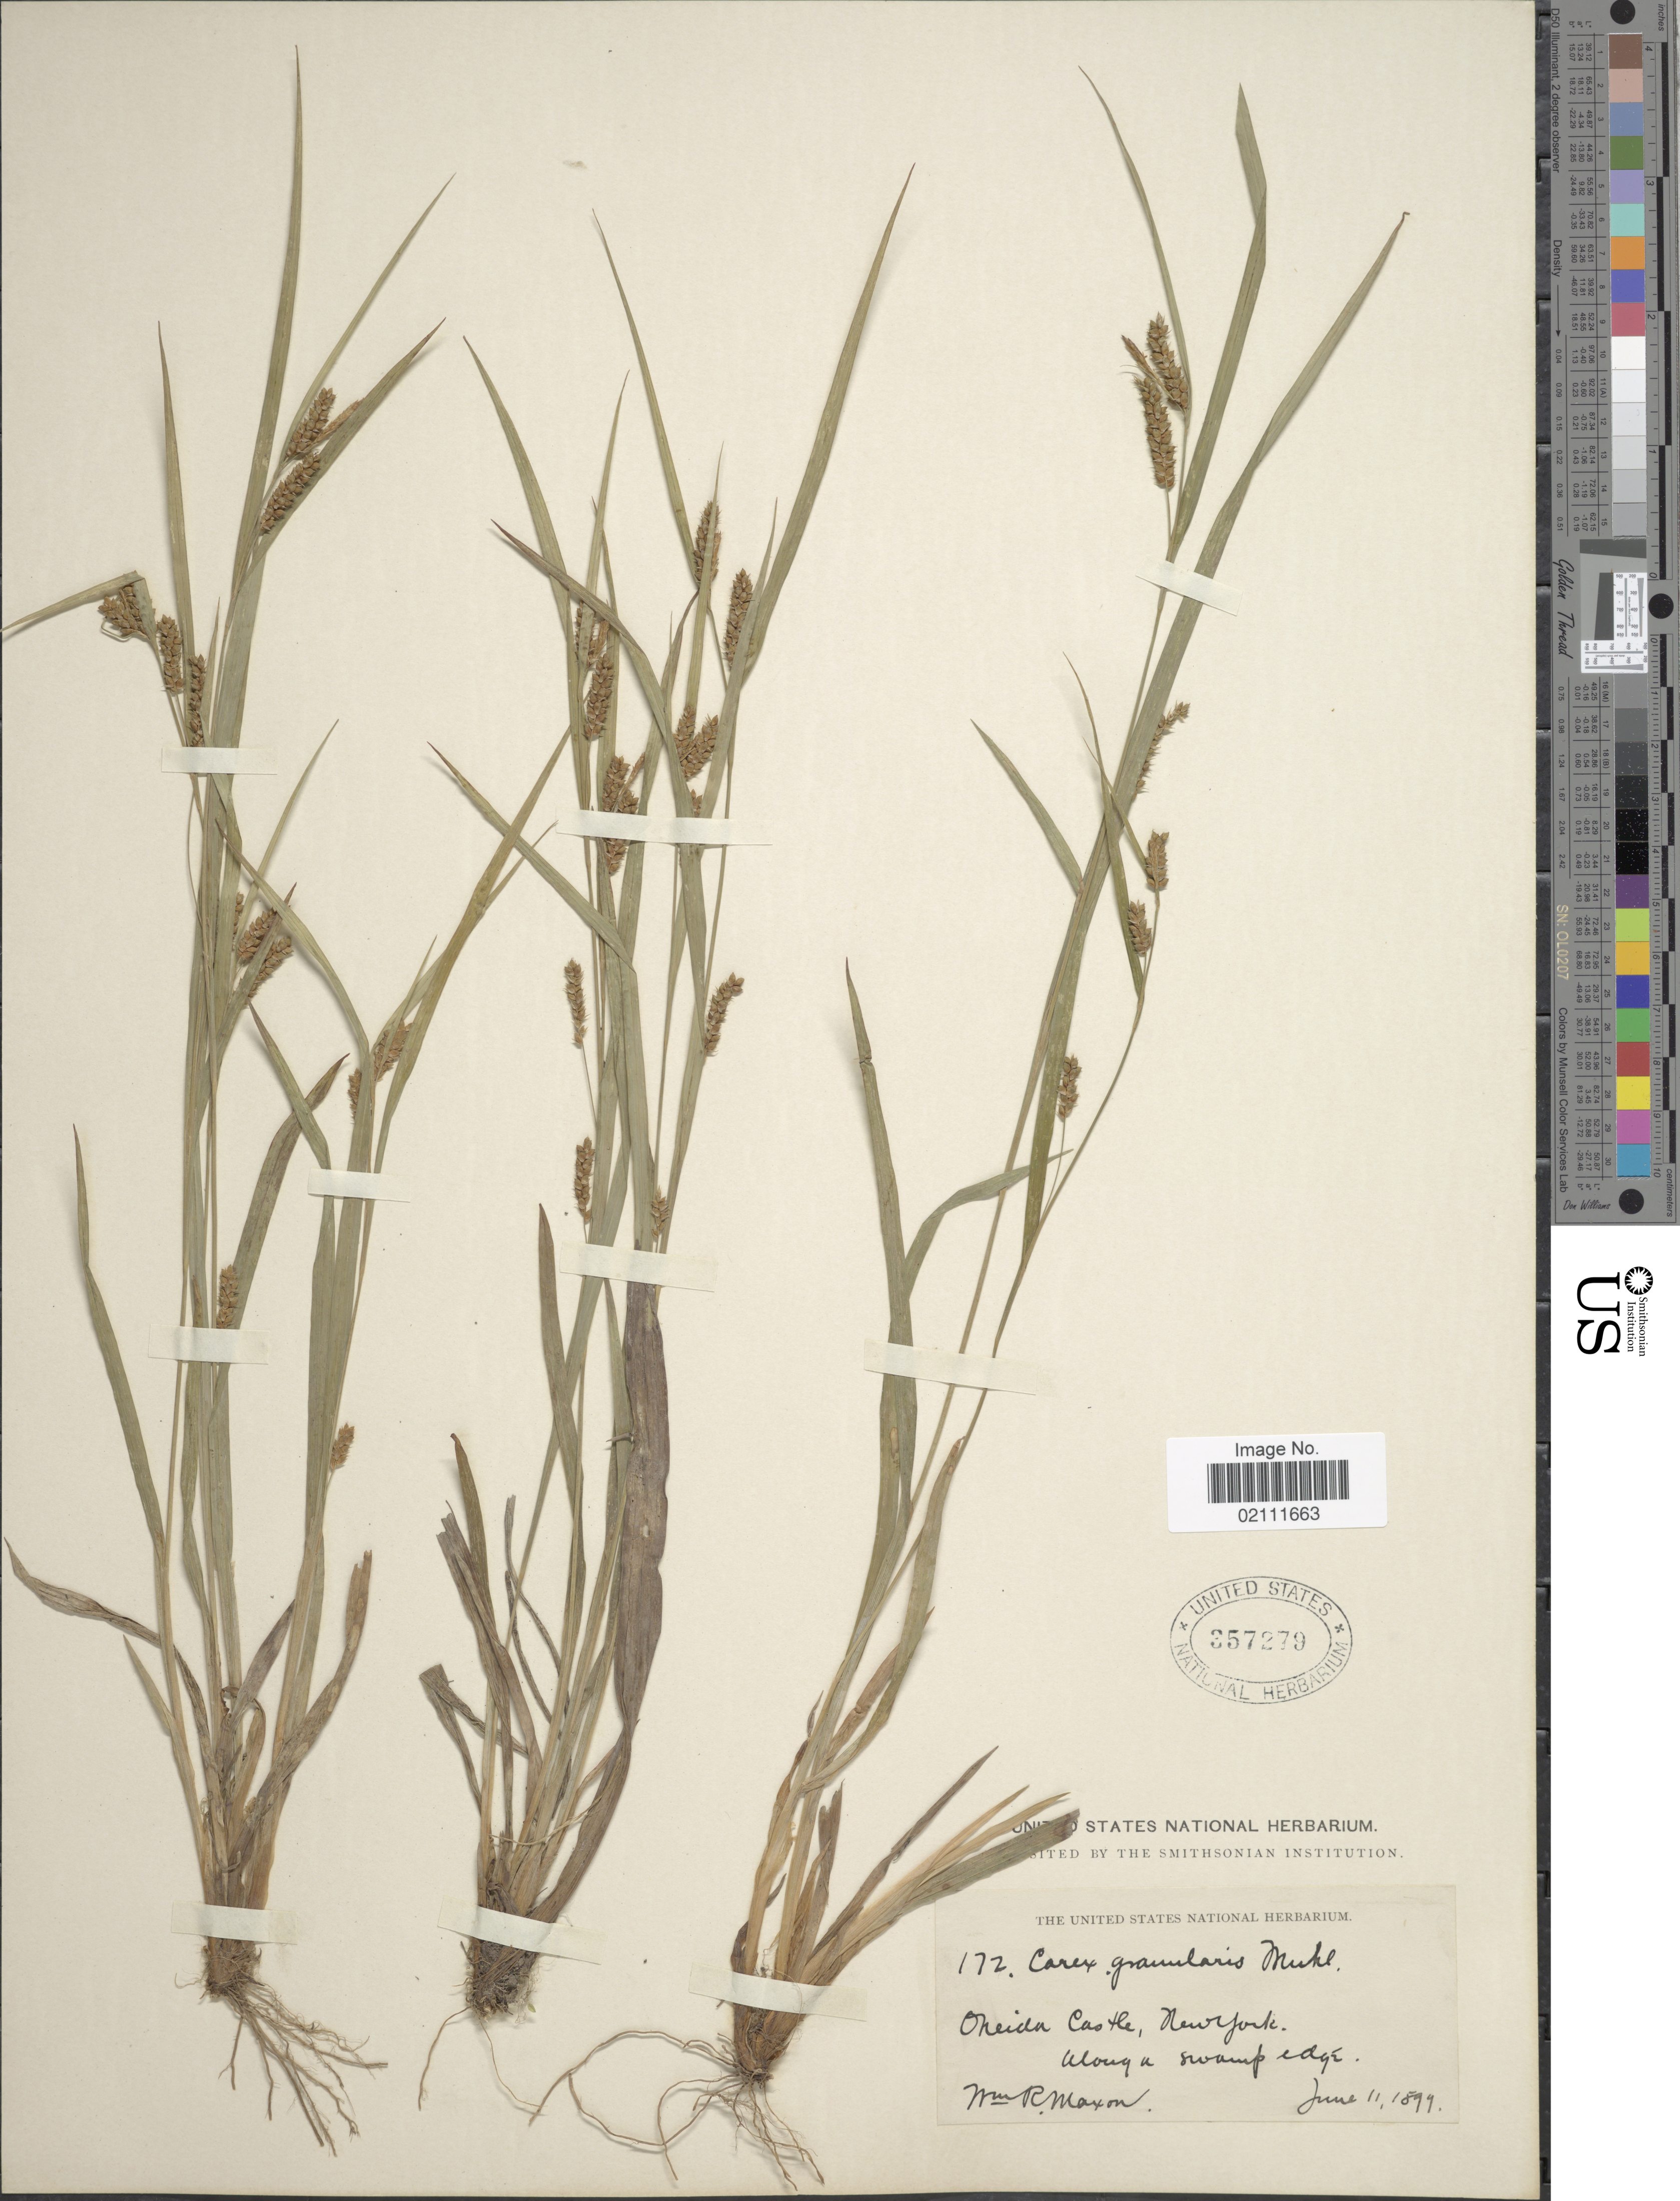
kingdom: Plantae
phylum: Tracheophyta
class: Liliopsida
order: Poales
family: Cyperaceae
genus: Carex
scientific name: Carex granularis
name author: Muhl. ex Willd.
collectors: W. R. Maxon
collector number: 172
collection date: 1899-06-11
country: United States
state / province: New York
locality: Oneida Castle, along a swamp edge.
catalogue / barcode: US 357279